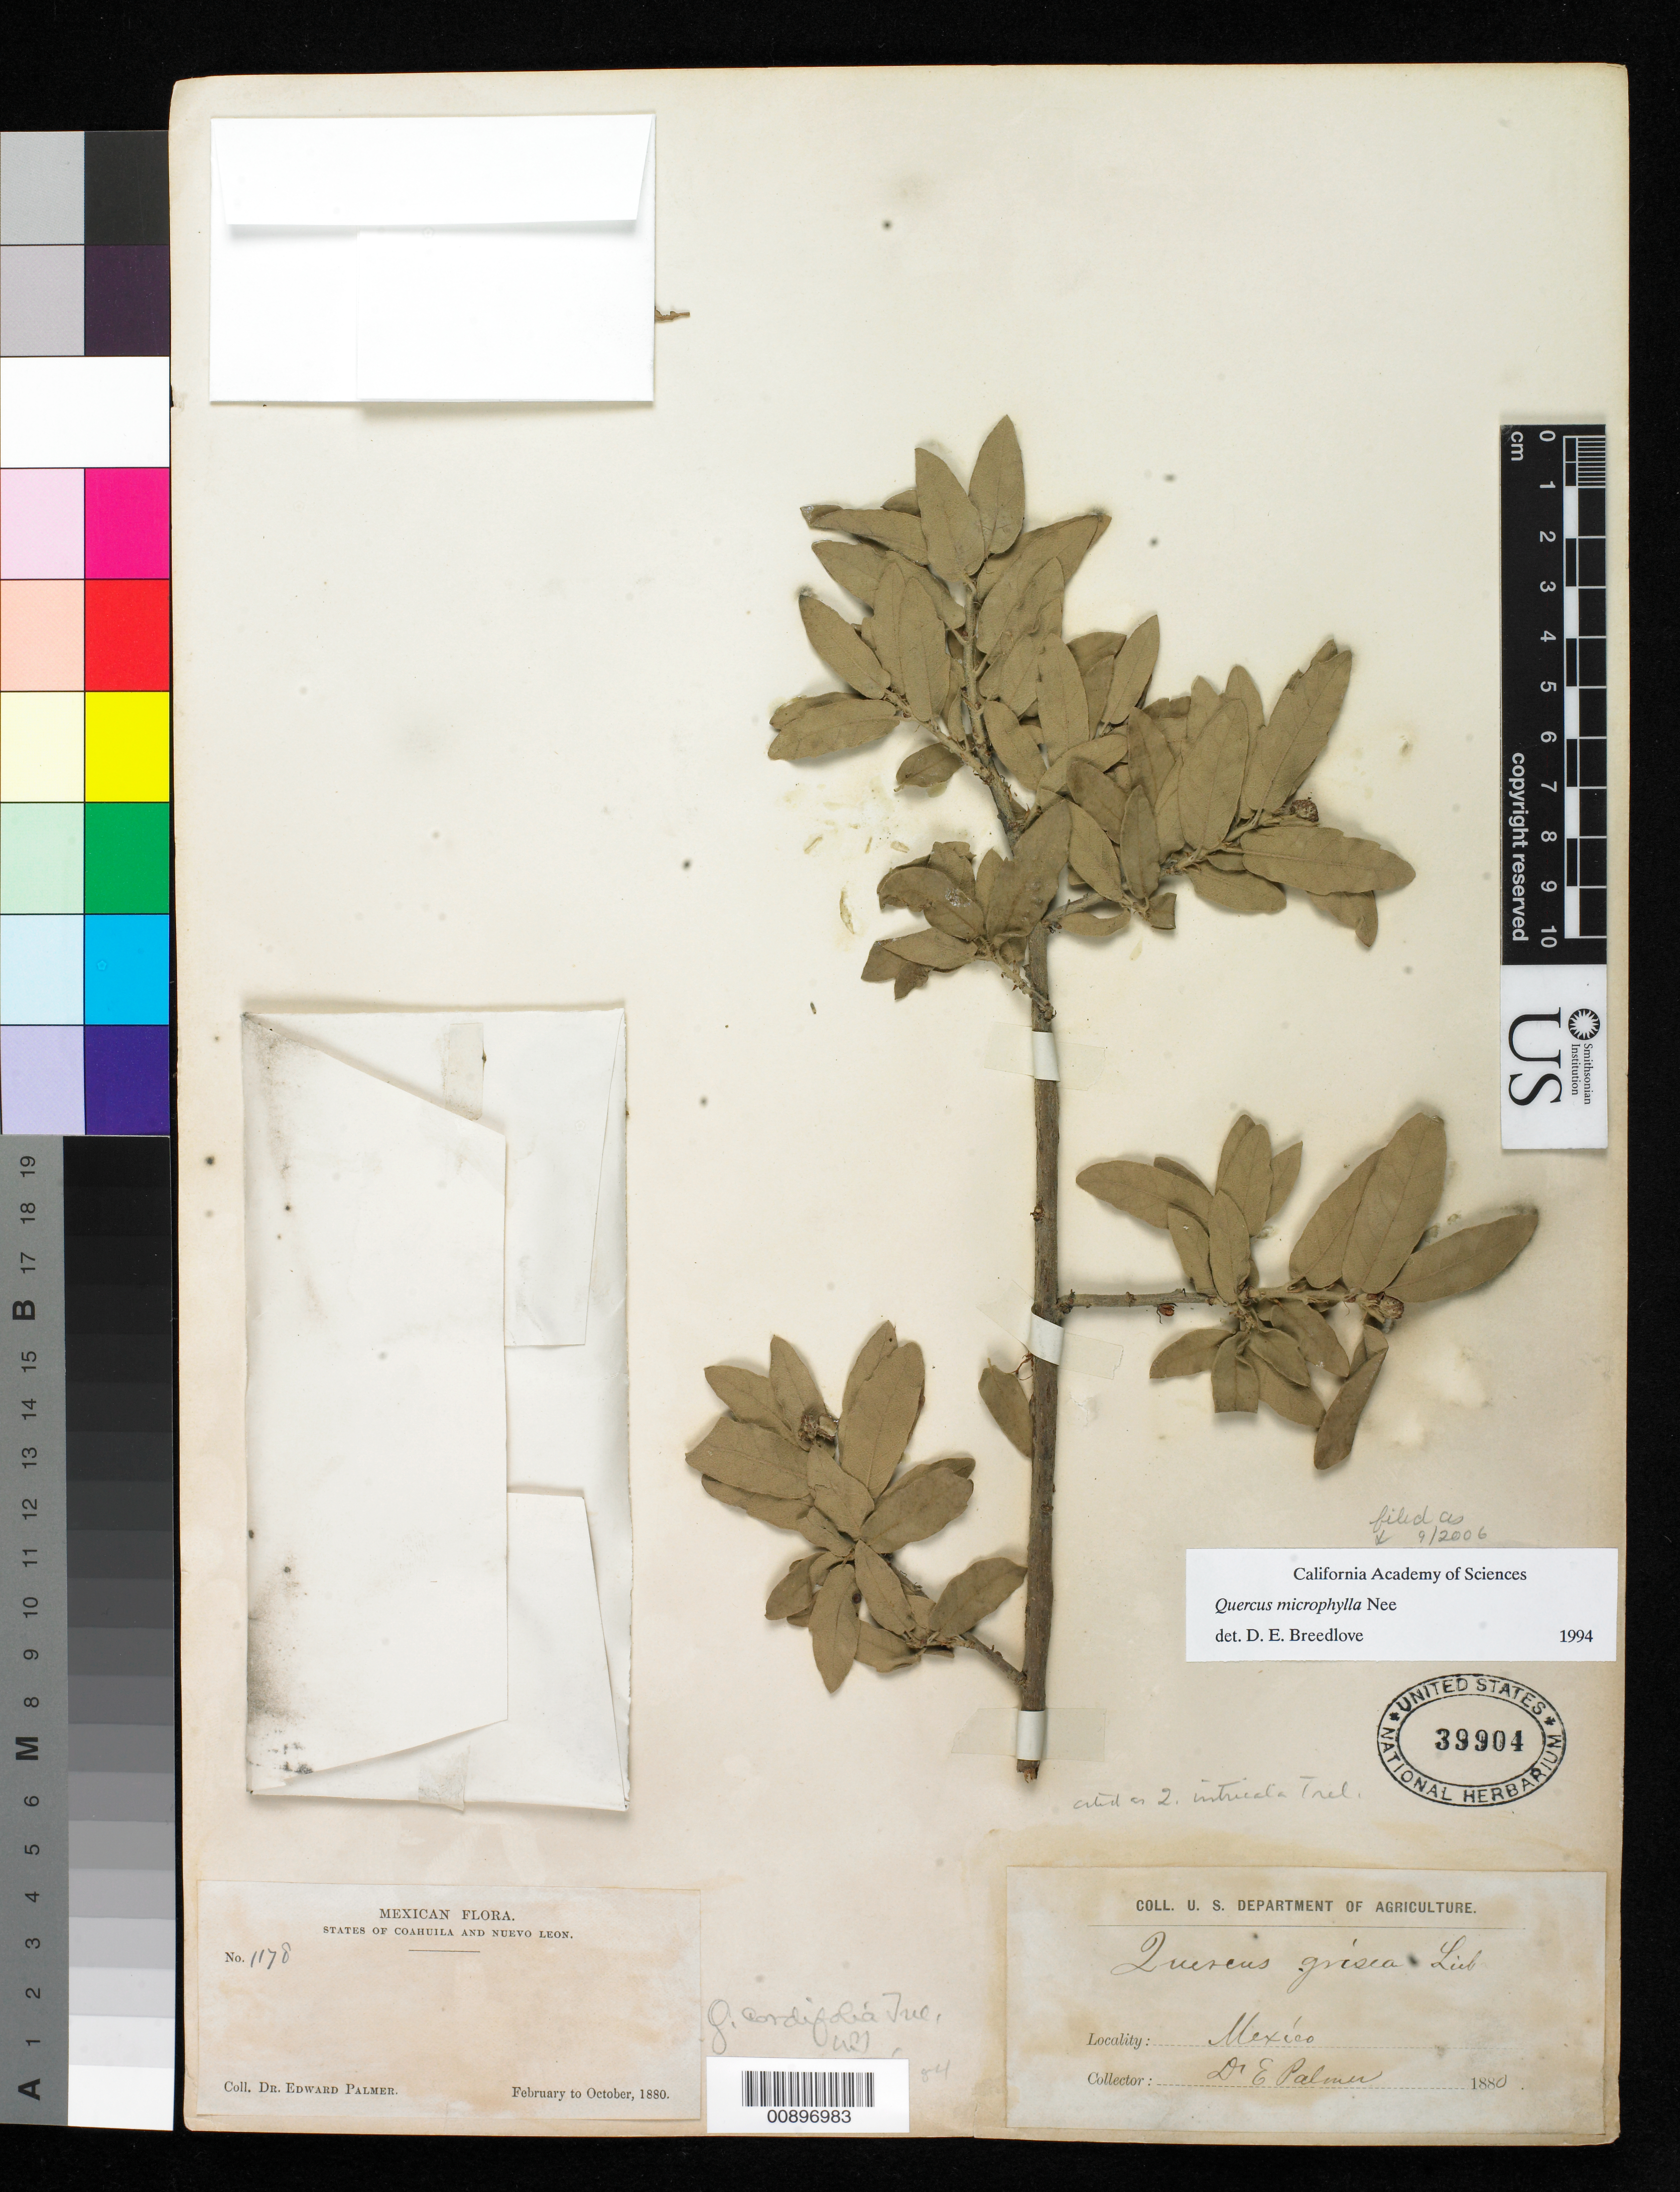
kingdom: Plantae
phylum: Tracheophyta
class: Magnoliopsida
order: Fagales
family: Fagaceae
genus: Quercus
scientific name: Quercus microphylla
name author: Née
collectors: E. Palmer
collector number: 1178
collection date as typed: Feb 1880 to -- Oct 1880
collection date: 1880-02/1880-10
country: Mexico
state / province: Coahuila / Nuevo León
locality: States of Coahuila and Nuevo León.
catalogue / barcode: US 39904